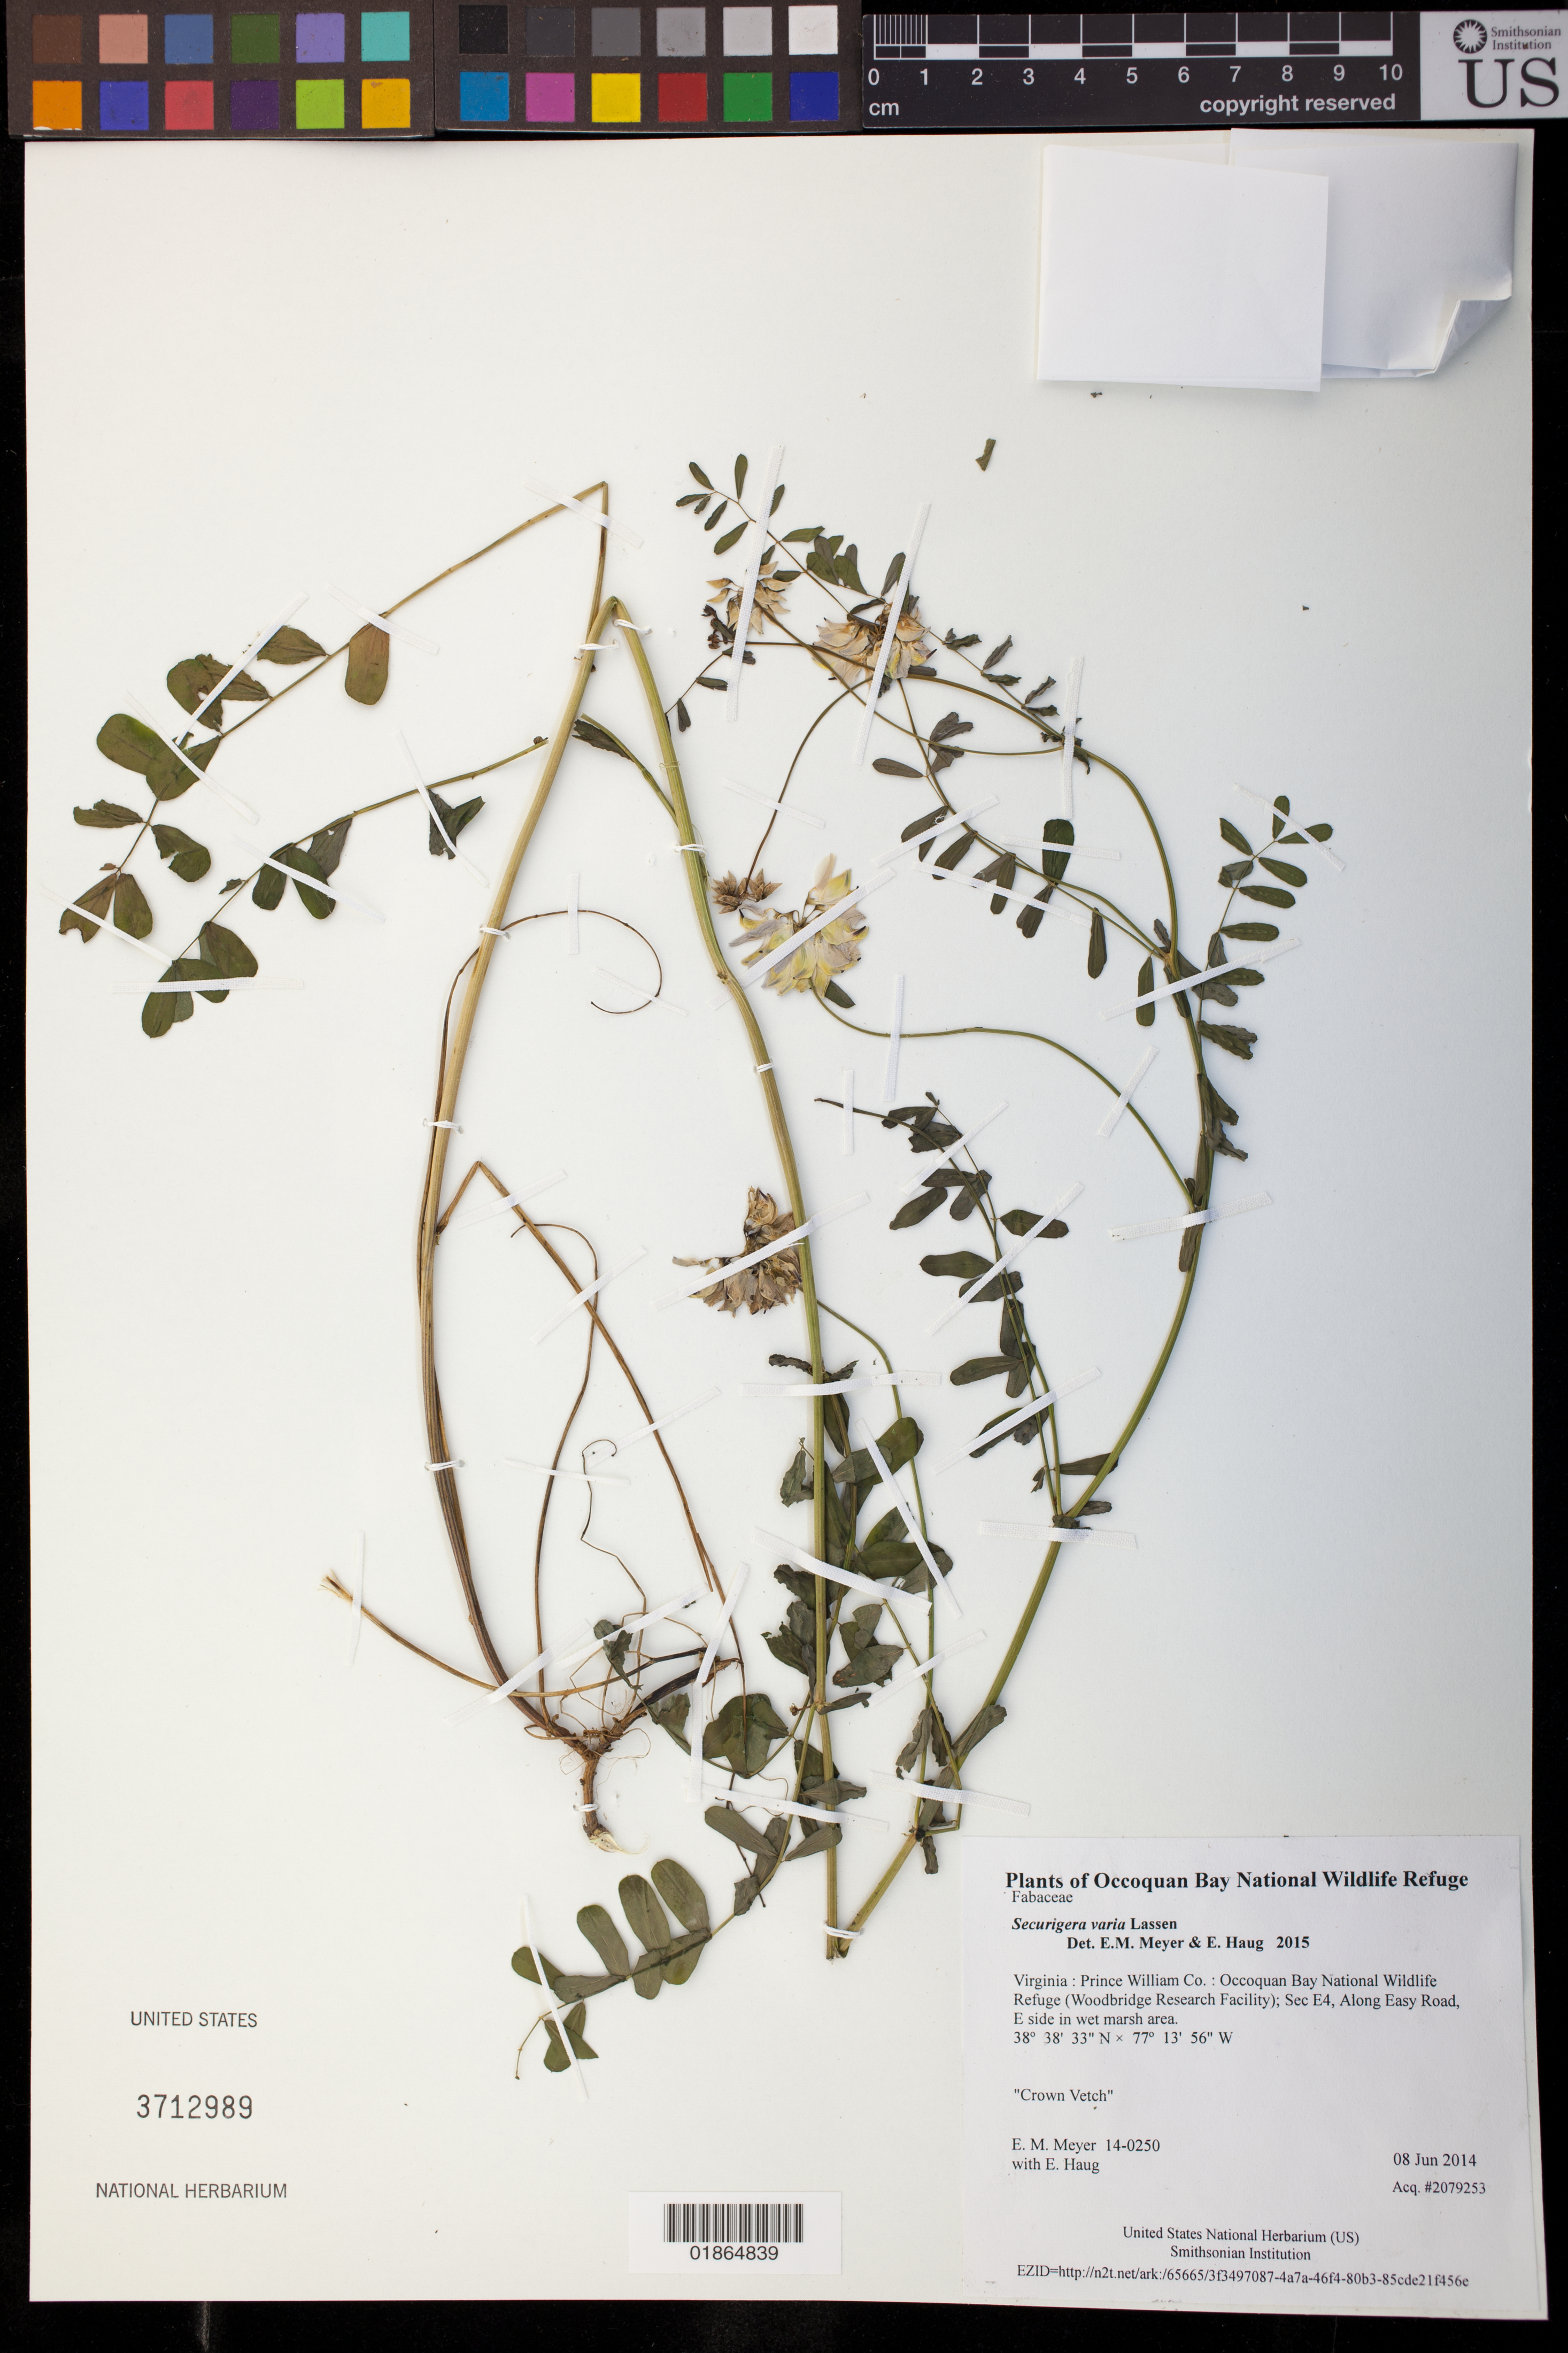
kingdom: Plantae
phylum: Tracheophyta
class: Magnoliopsida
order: Fabales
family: Fabaceae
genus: Securigera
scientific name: Securigera varia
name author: Lassen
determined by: Meyer, E. M.; Haug, E.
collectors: E. M. Meyer & E. Haug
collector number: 14-0250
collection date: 2014-06-08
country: United States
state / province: Virginia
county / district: Prince William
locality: Occoquan Bay National Wildlife Refuge (Woodbridge Research Facility); Sec E4, Along Easy Road, E side in wet marsh area.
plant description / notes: Crown Vetch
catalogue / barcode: US 3712989